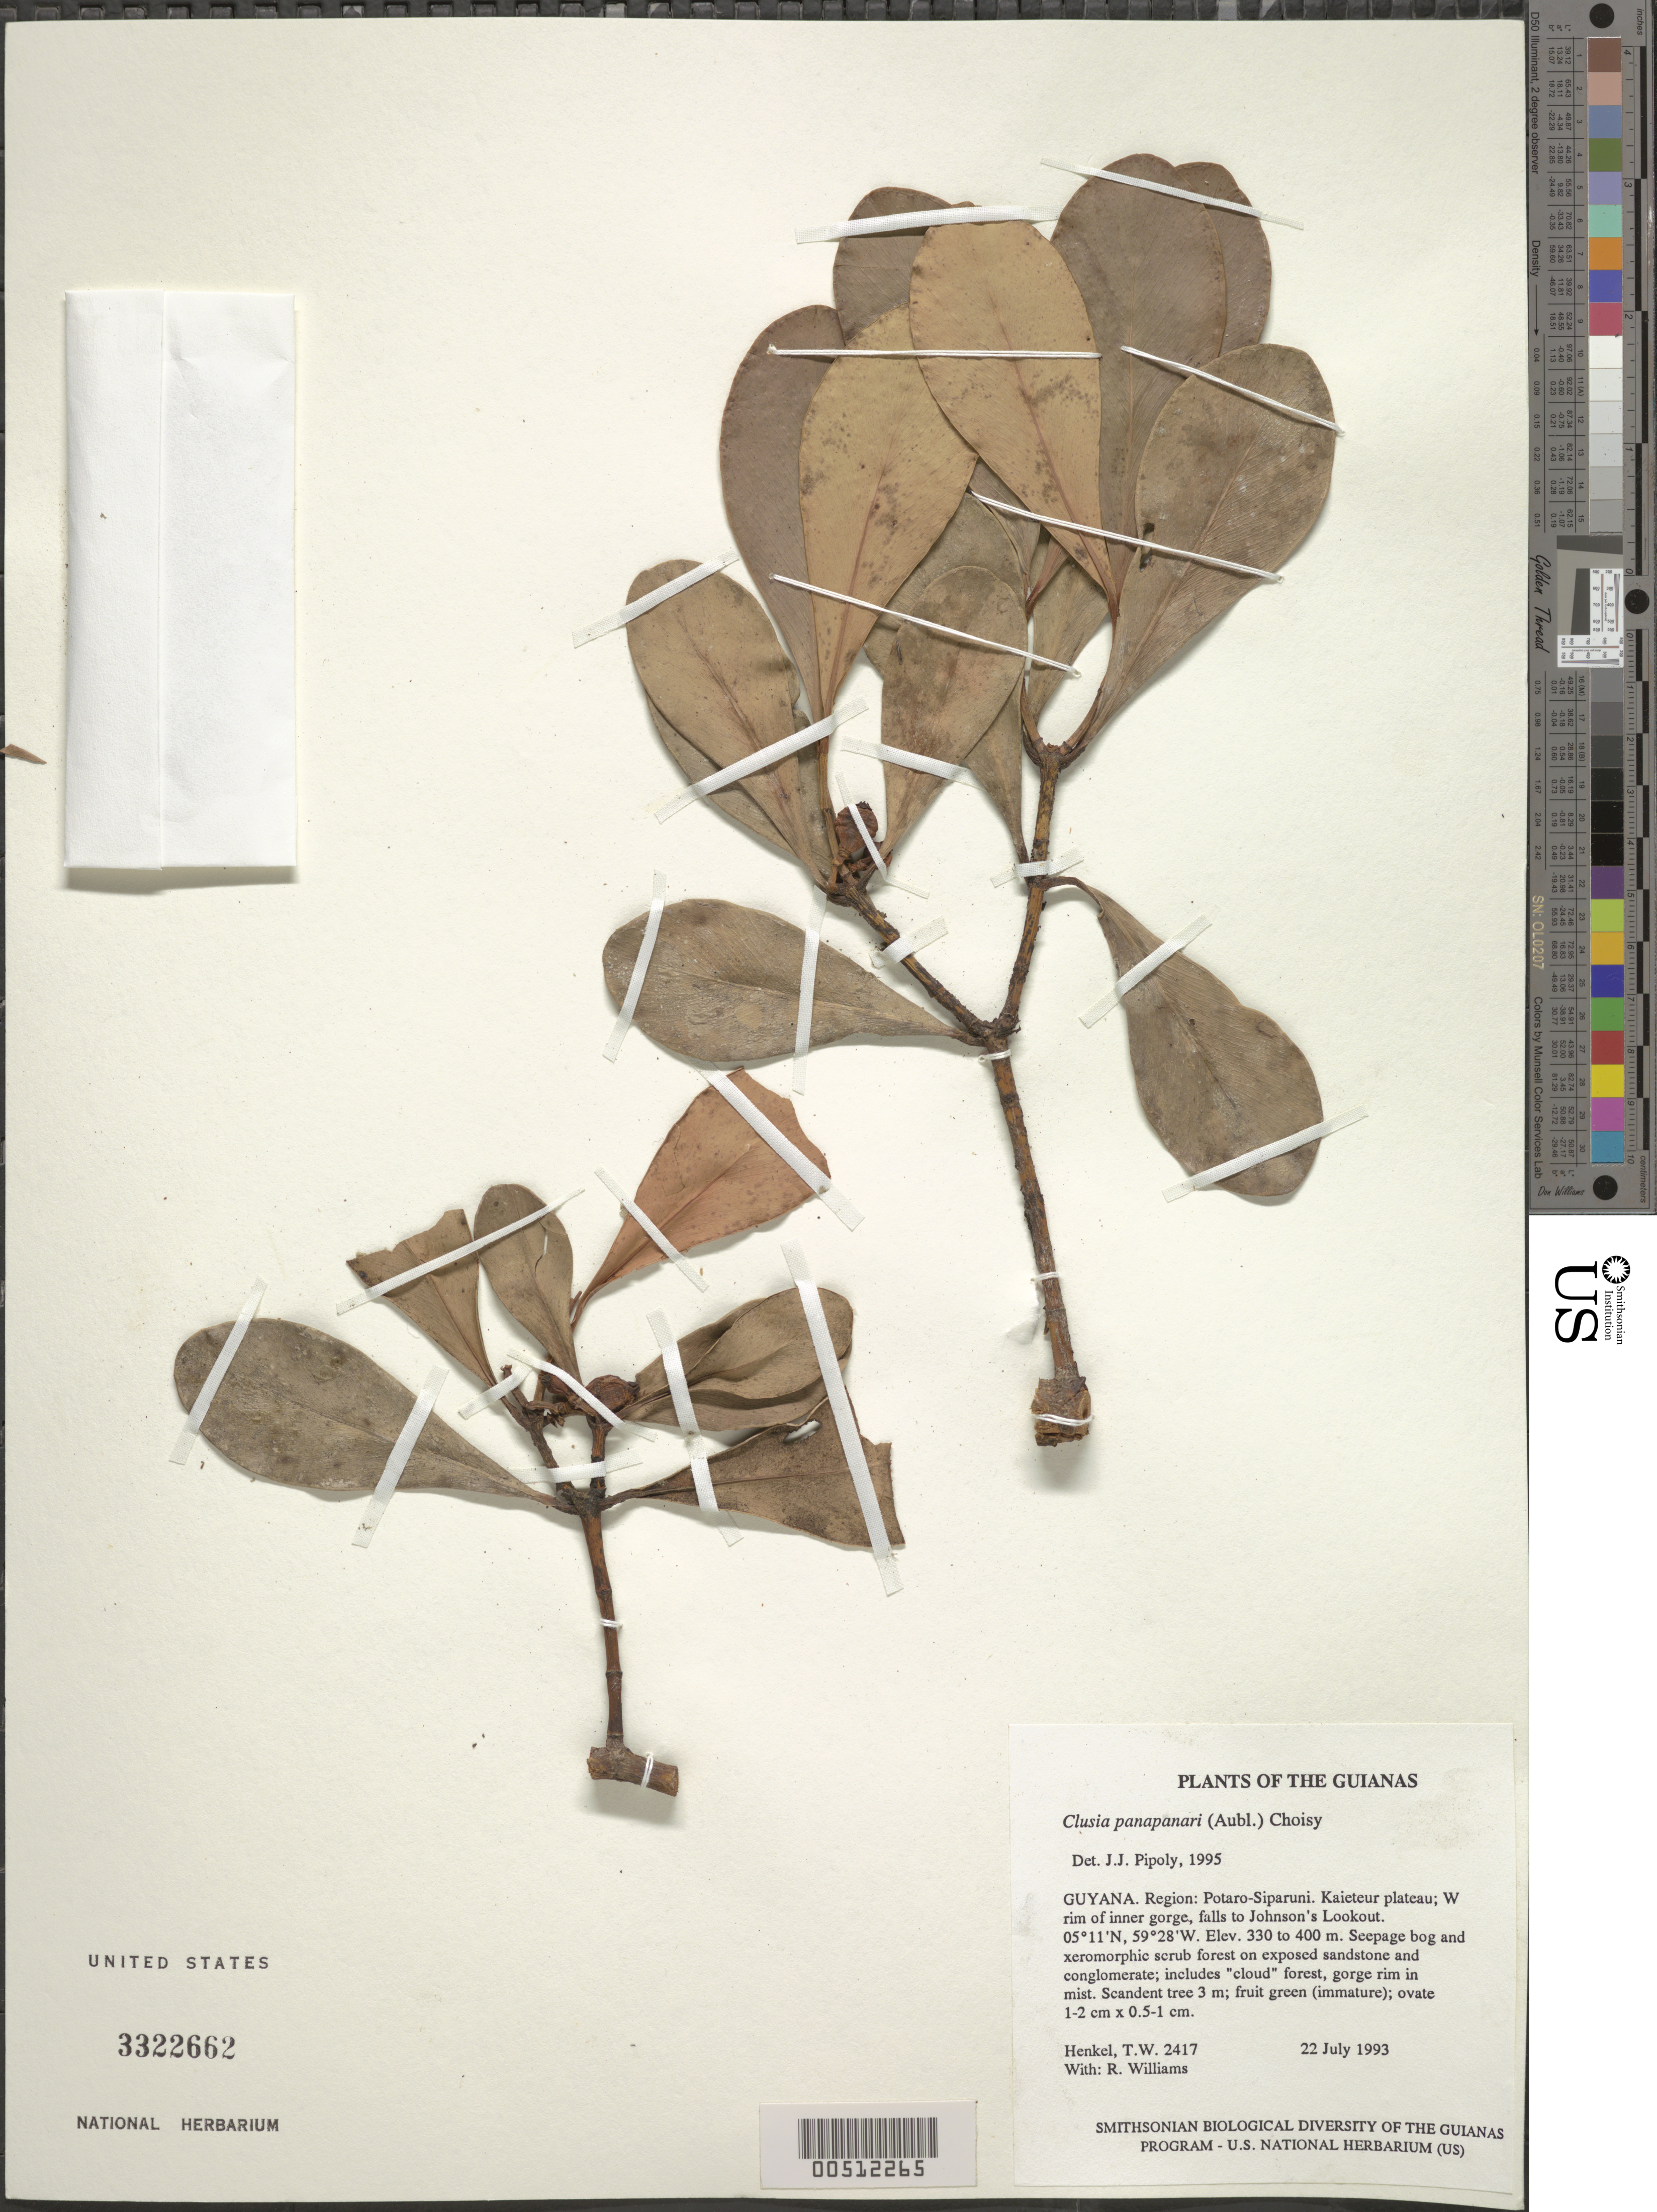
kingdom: Plantae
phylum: Tracheophyta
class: Magnoliopsida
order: Malpighiales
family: Clusiaceae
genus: Clusia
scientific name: Clusia panapanari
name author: (Aubl.) Choisy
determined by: Pipoly, J. J., III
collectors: T. Henkel & R. Williams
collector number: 2417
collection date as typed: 22 July 1993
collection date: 1993-07-22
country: Guyana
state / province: Potaro-Siparuni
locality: Kaieteur plateau; W rim of inner gorge, falls to Johnson's Lookout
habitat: Seepage bog and xeromorphic scrub forest on exposed sandstone and conglomerate; includes "cloud" forest, gorge rim in mist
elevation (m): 330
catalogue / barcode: US 3322662